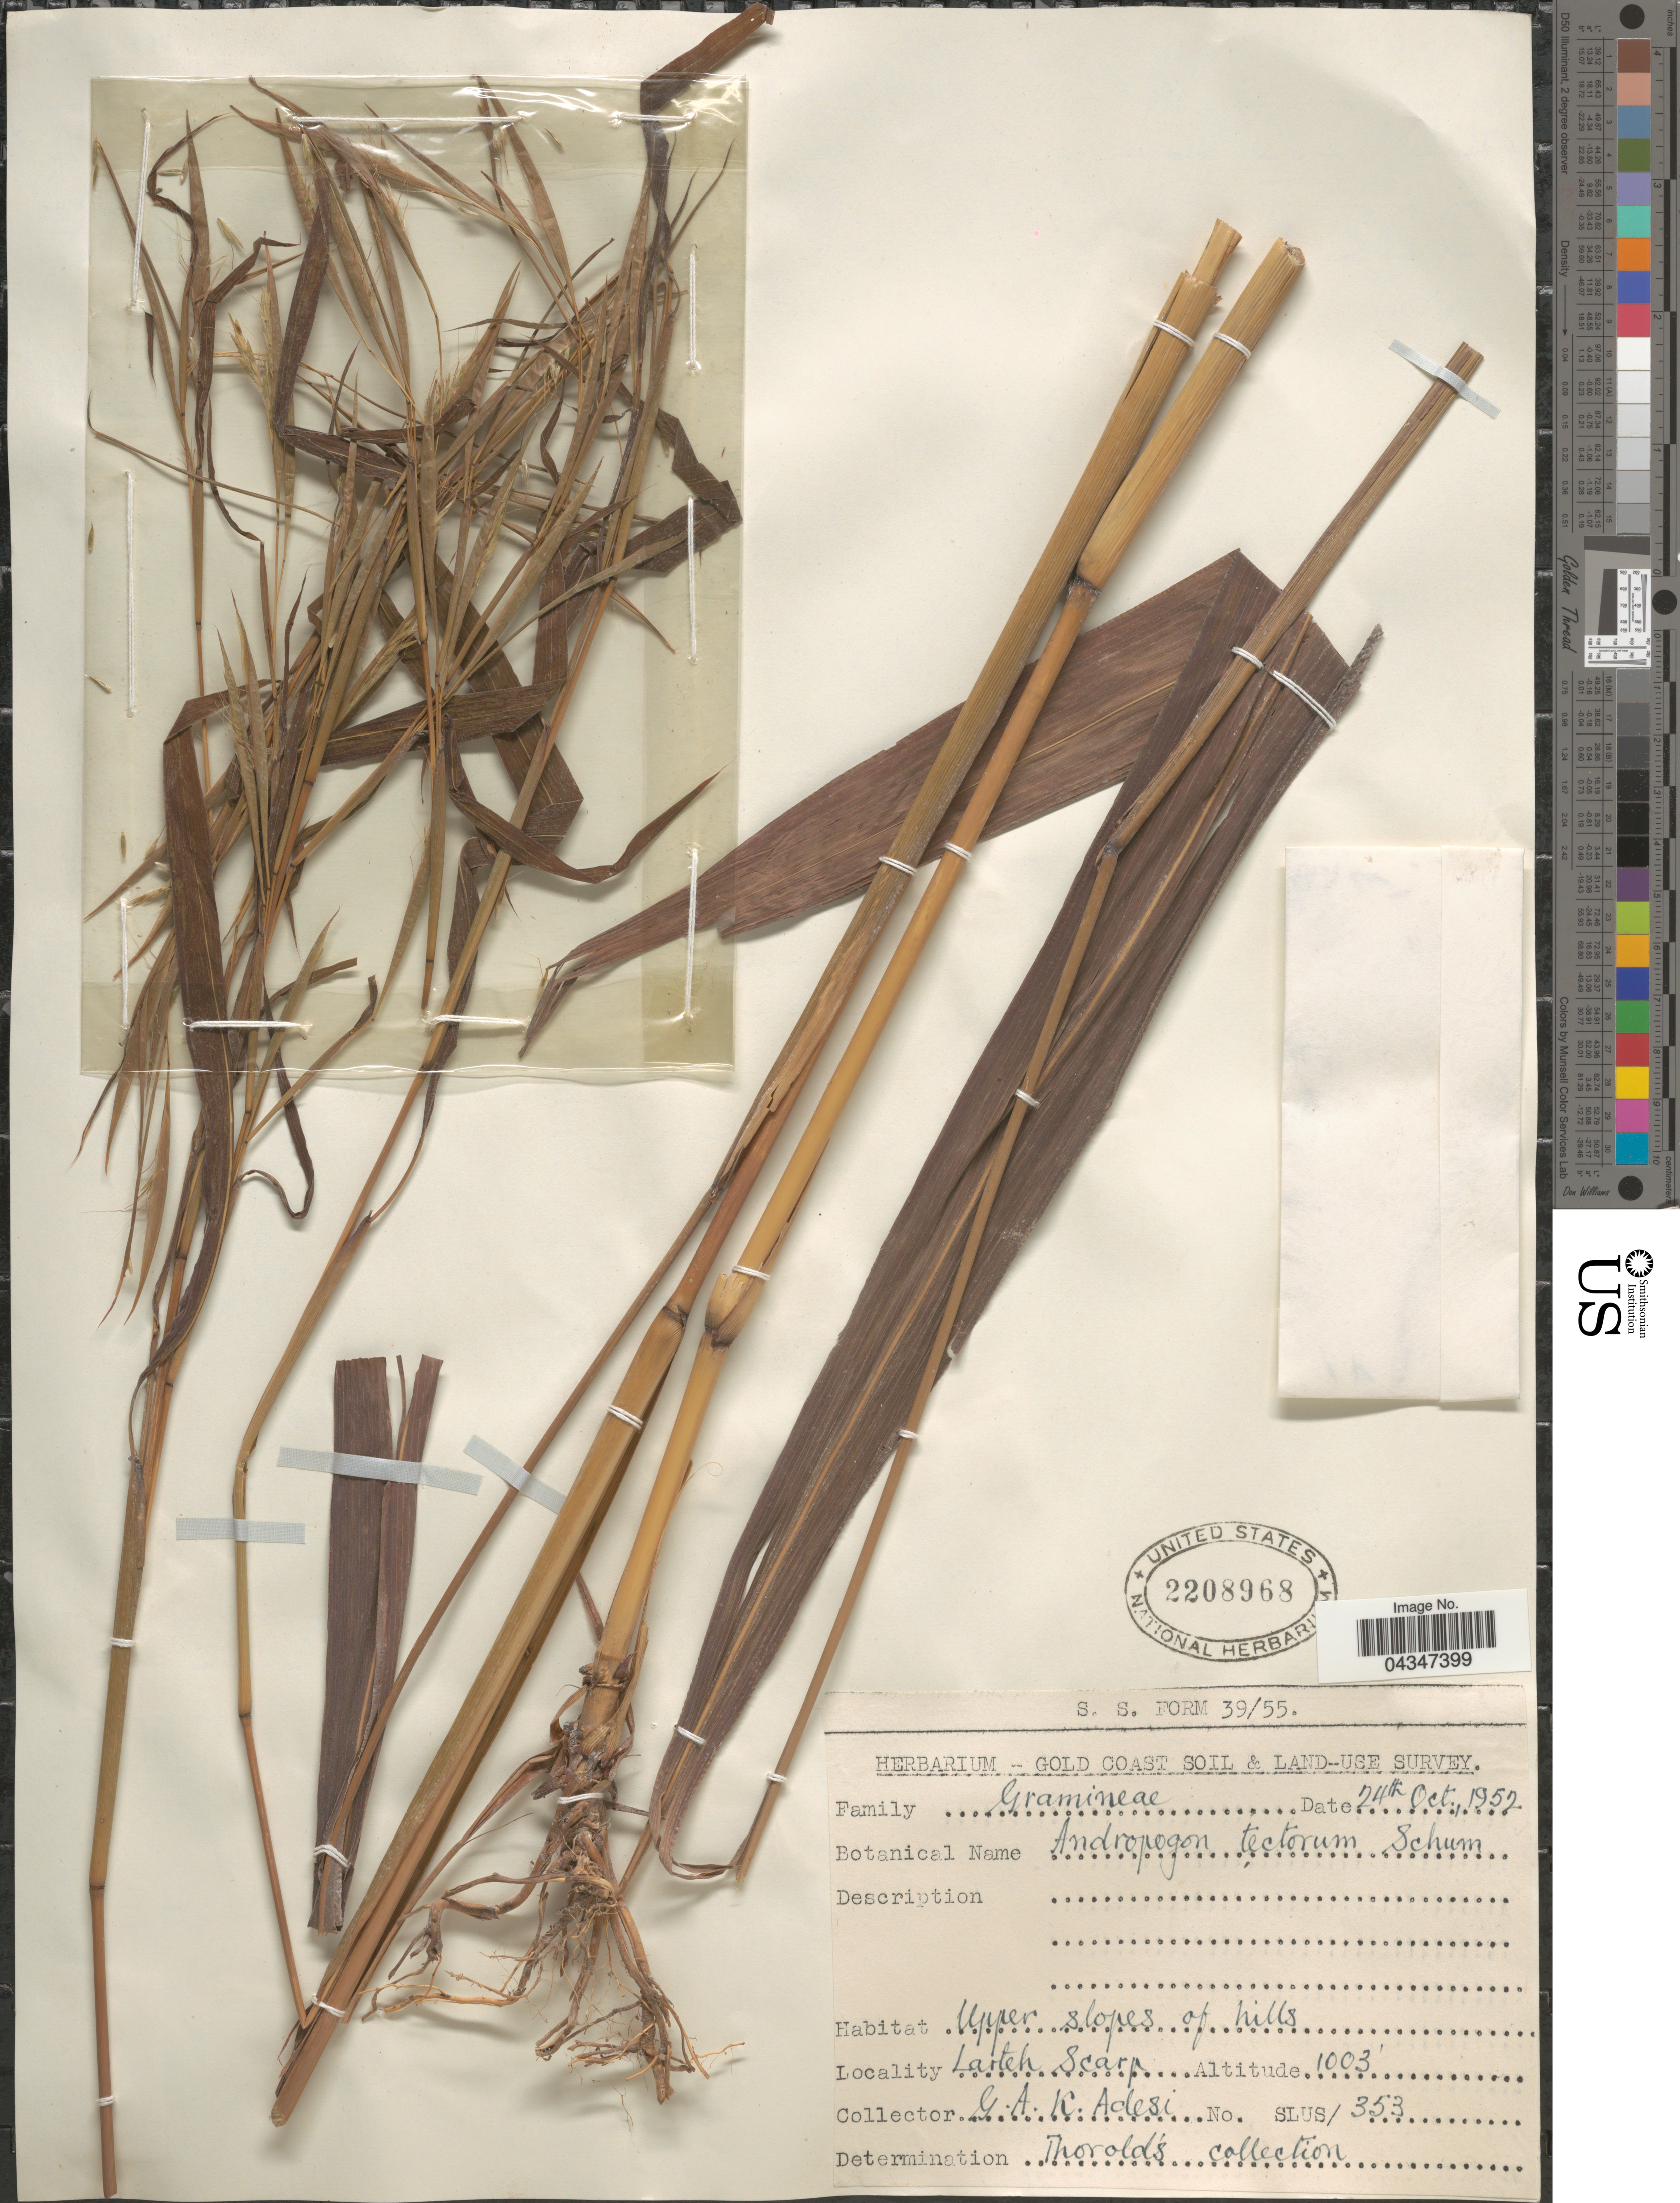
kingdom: Plantae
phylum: Tracheophyta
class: Liliopsida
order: Poales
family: Poaceae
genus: Andropogon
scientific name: Andropogon tectorum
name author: Schumach. & Thonn.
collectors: G. A. K. Adesi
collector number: SLUS/353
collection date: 1952-10-24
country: Ghana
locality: Gold Coast Soil & Land-Use Survey. Uper slopes of hills. Larteh Scarp.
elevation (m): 306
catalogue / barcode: US 2208968